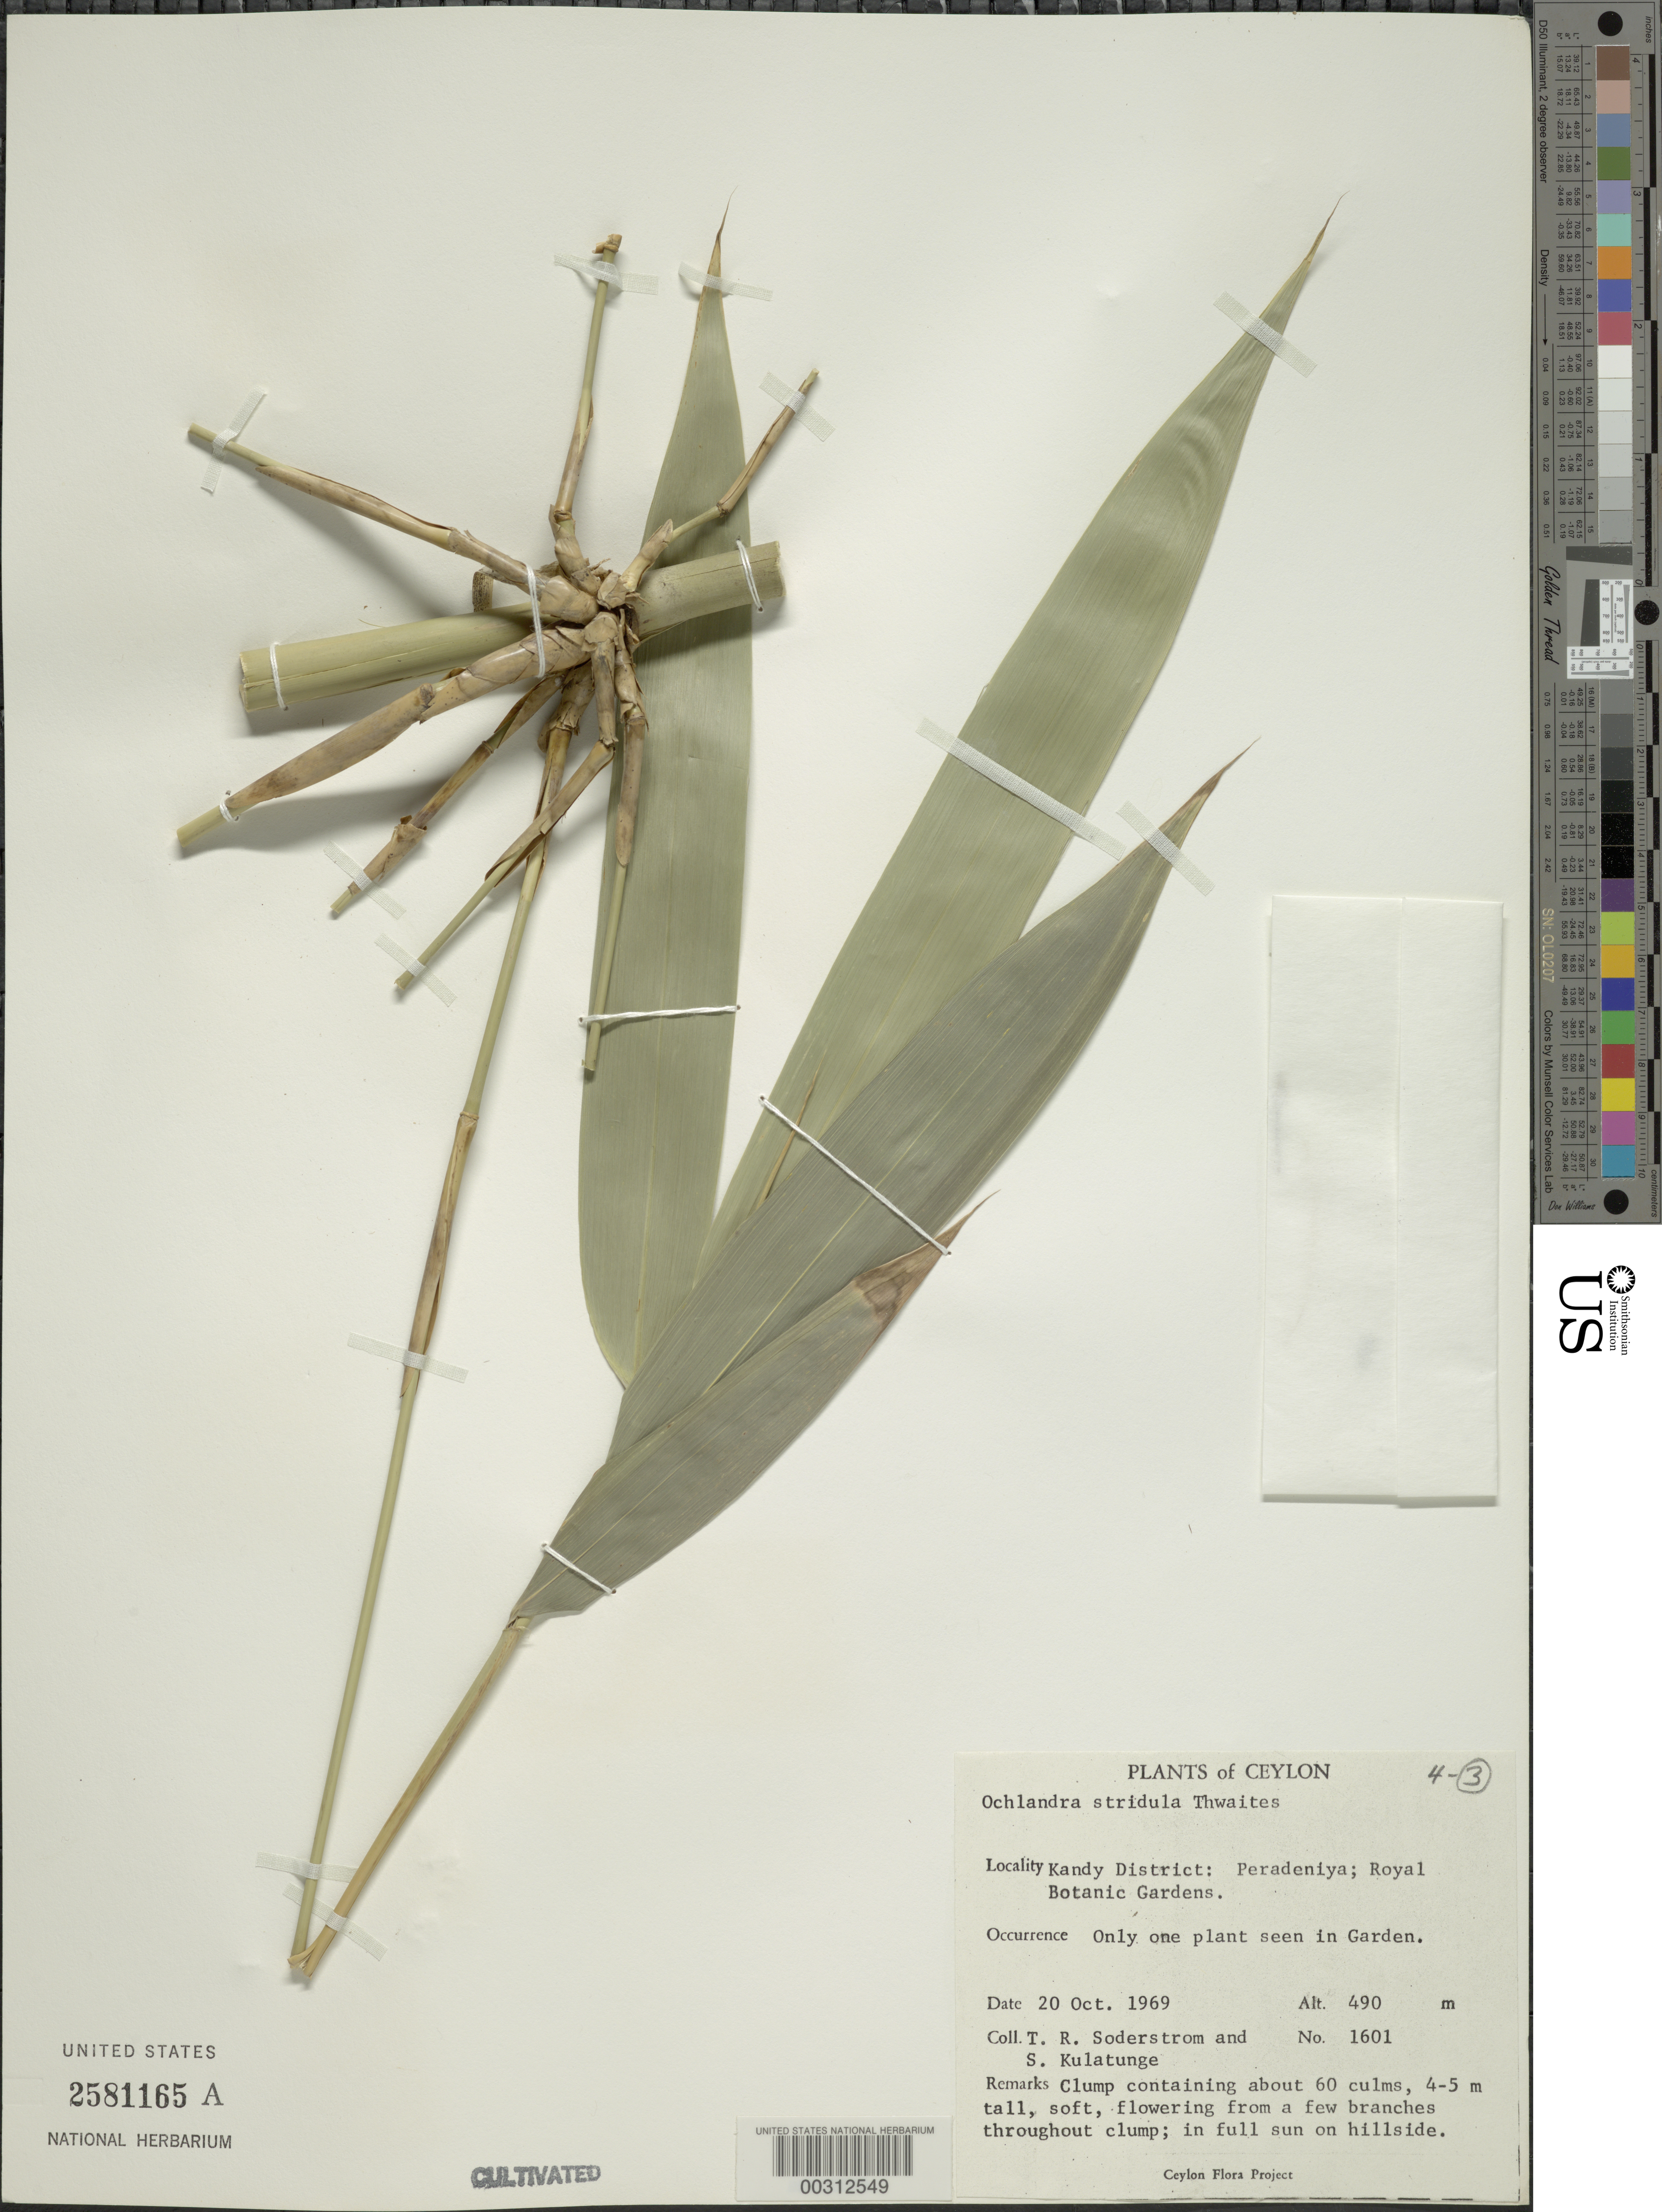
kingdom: Plantae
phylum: Tracheophyta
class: Liliopsida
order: Poales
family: Poaceae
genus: Ochlandra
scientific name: Ochlandra stridula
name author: Moon ex Thwaites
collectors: T. R. Soderstrom & S. Kulatunge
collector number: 1601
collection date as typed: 20 Oct 1969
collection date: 1969-10-20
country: Sri Lanka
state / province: Central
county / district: Kandy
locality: Peradeniya, botanic gardens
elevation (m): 490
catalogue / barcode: US 2581165A